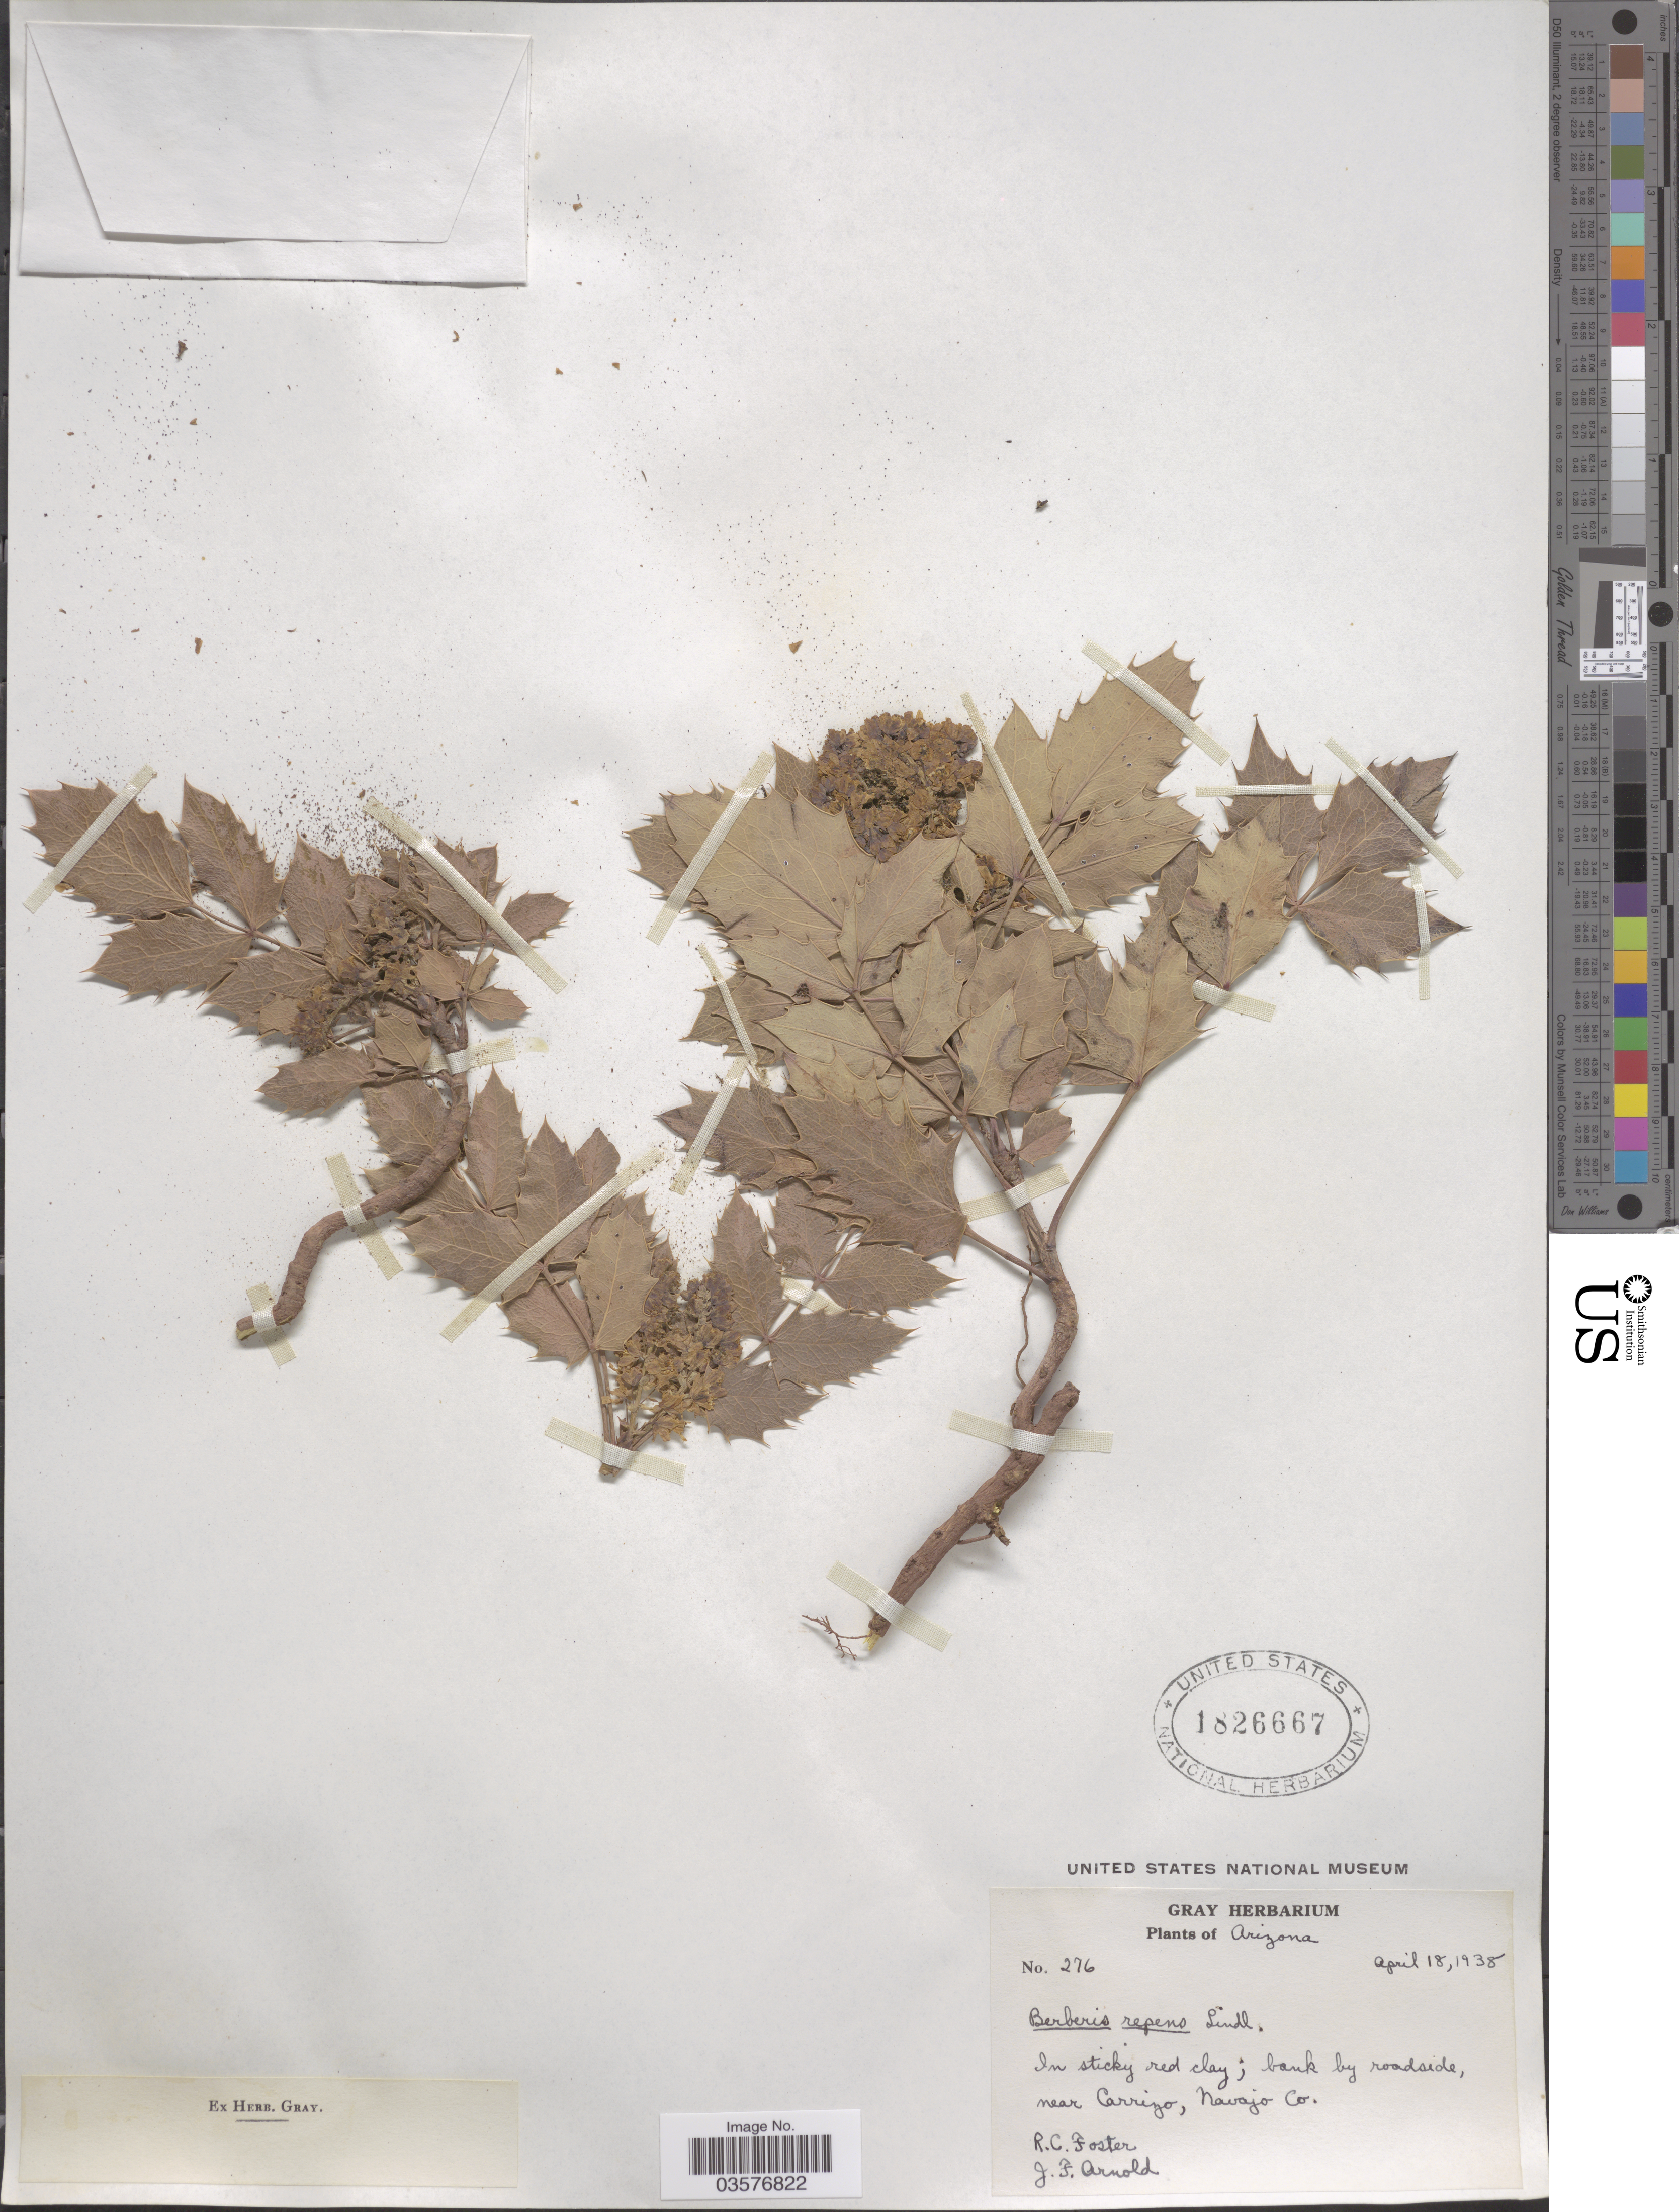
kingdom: Plantae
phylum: Tracheophyta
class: Magnoliopsida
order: Ranunculales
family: Berberidaceae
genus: Mahonia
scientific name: Mahonia repens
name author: (Lindl.) G. Don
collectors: R. C. Foster & J. F. Arnold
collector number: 276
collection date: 1938-04-18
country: United States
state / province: Arizona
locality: Bank by roadside, near Carrizo, Navajo Co.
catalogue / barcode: US 1826667